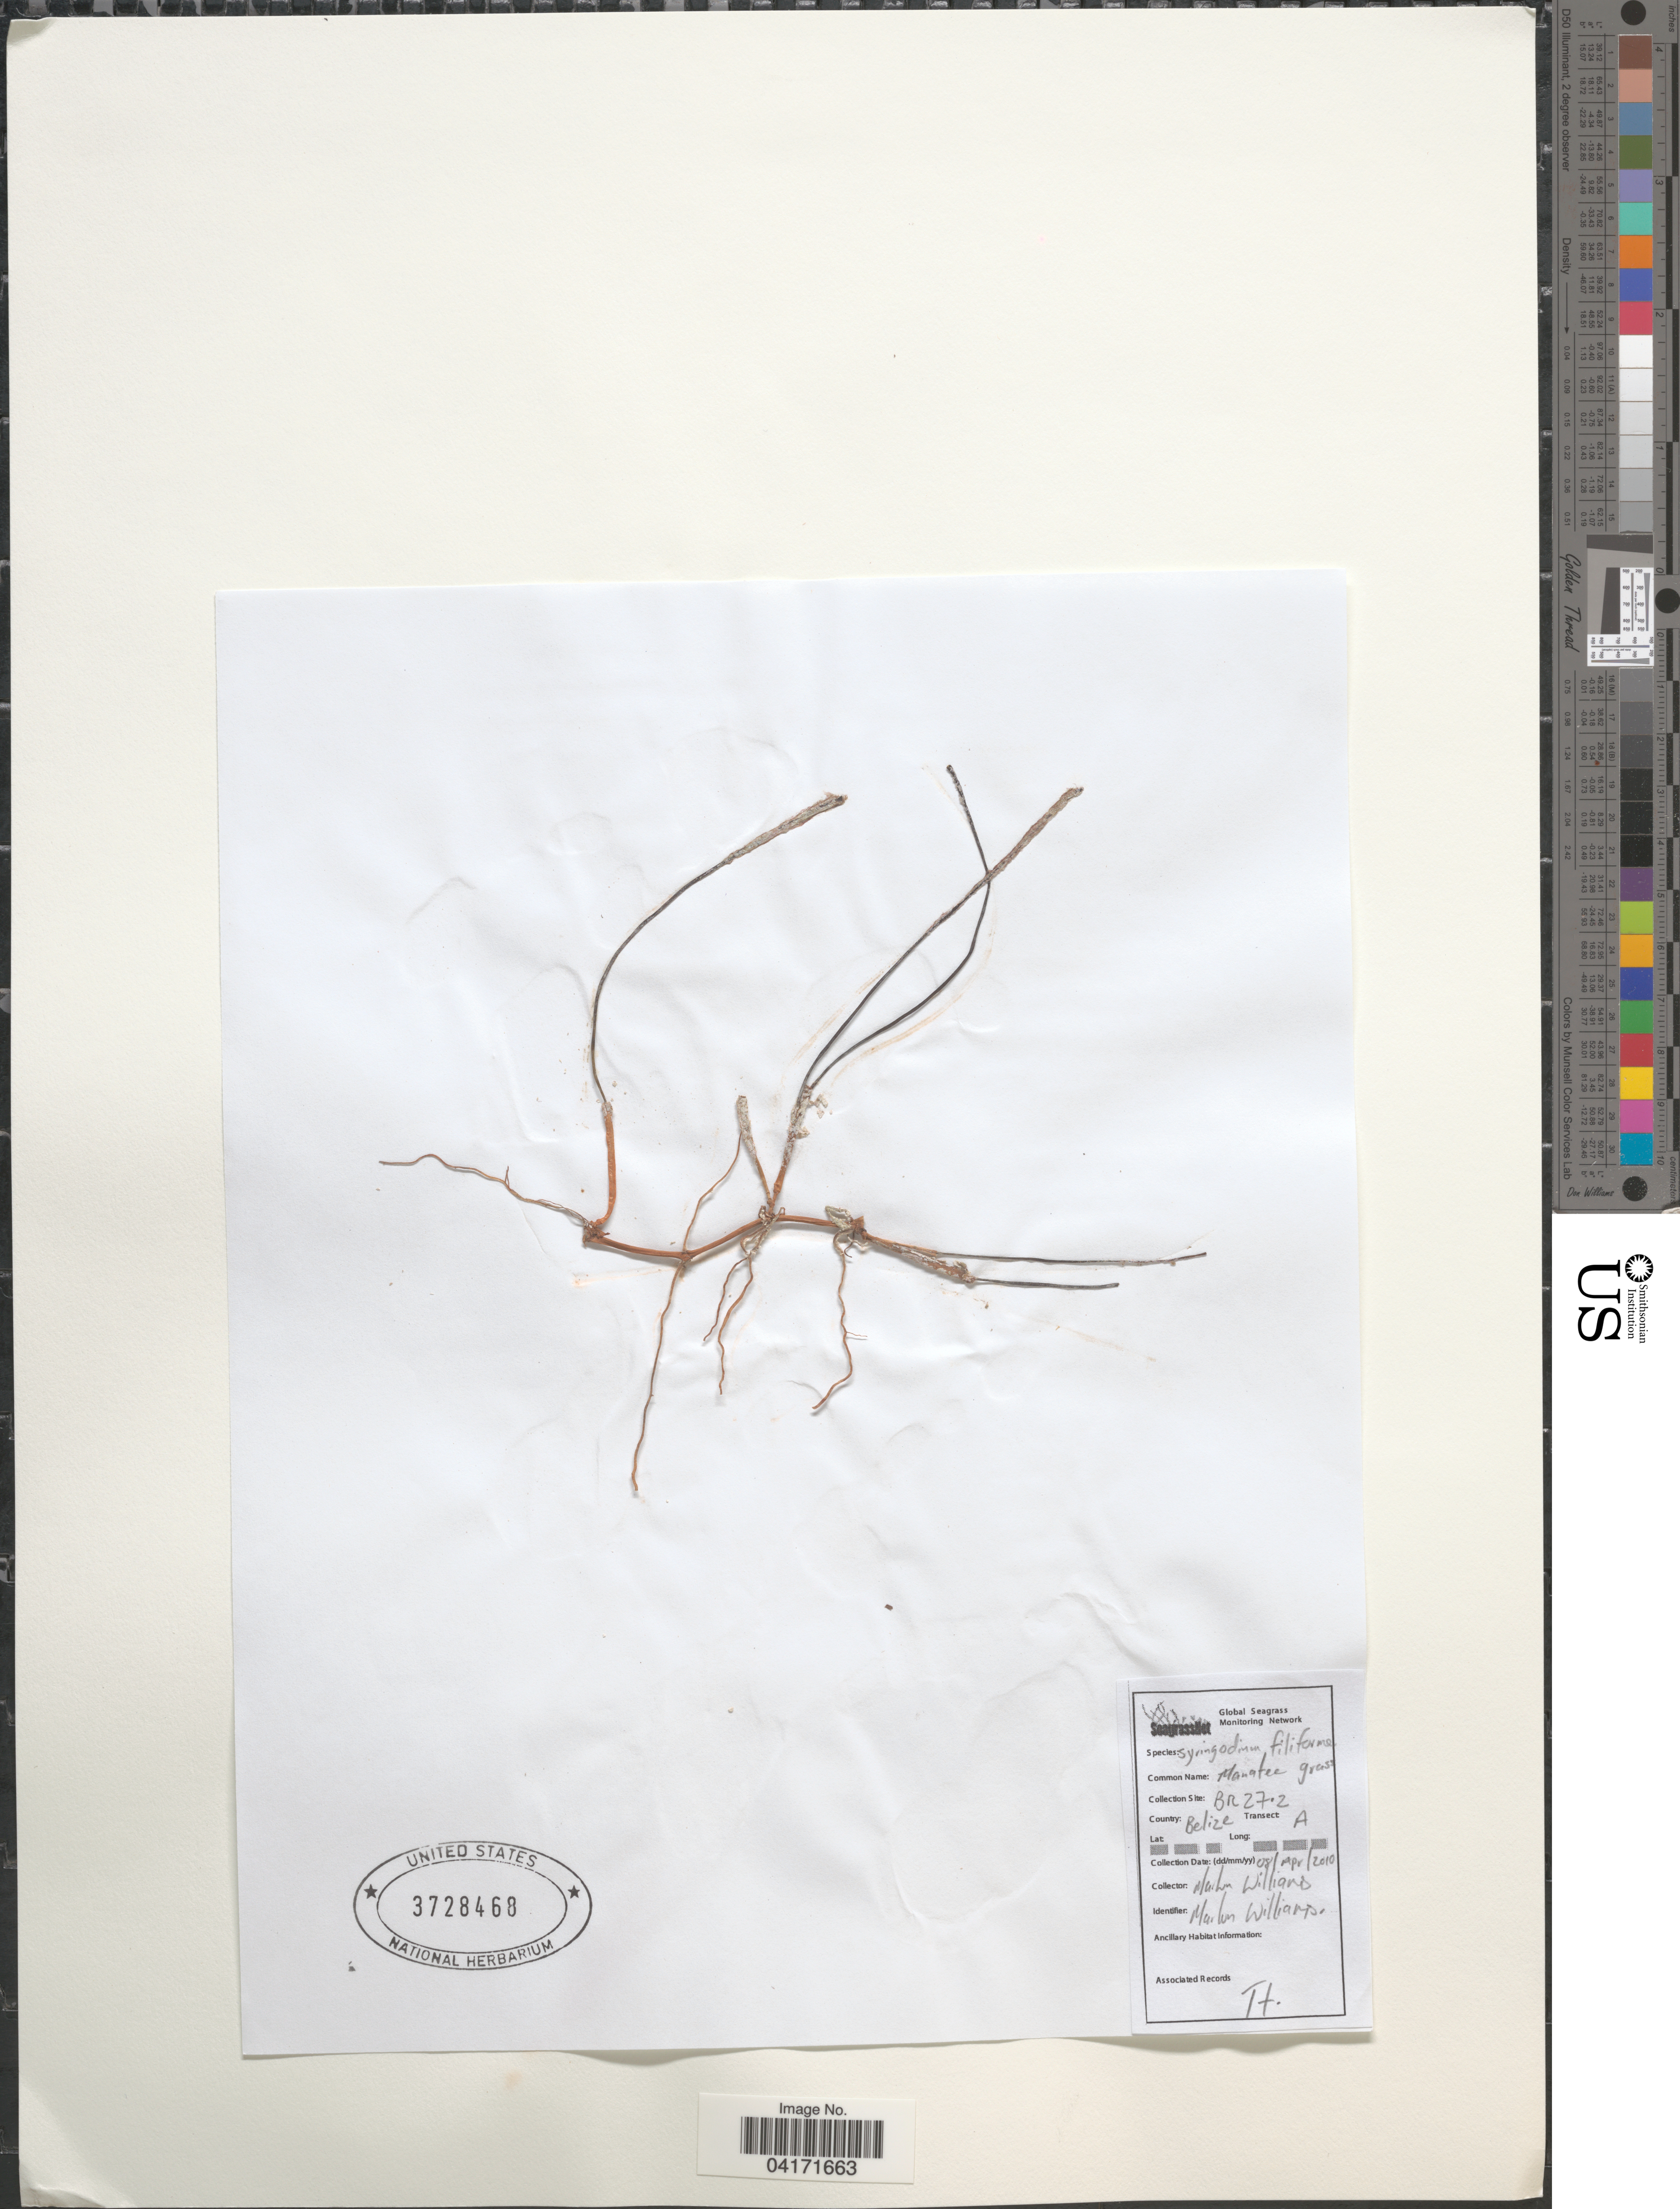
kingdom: Plantae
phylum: Tracheophyta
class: Liliopsida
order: Alismatales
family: Cymodoceaceae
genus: Syringodium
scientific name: Syringodium filiforme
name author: Kütz.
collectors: Mr. Williams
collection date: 2010-04-08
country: Belize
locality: BR27.2. Transect: A.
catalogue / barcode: US 3728468